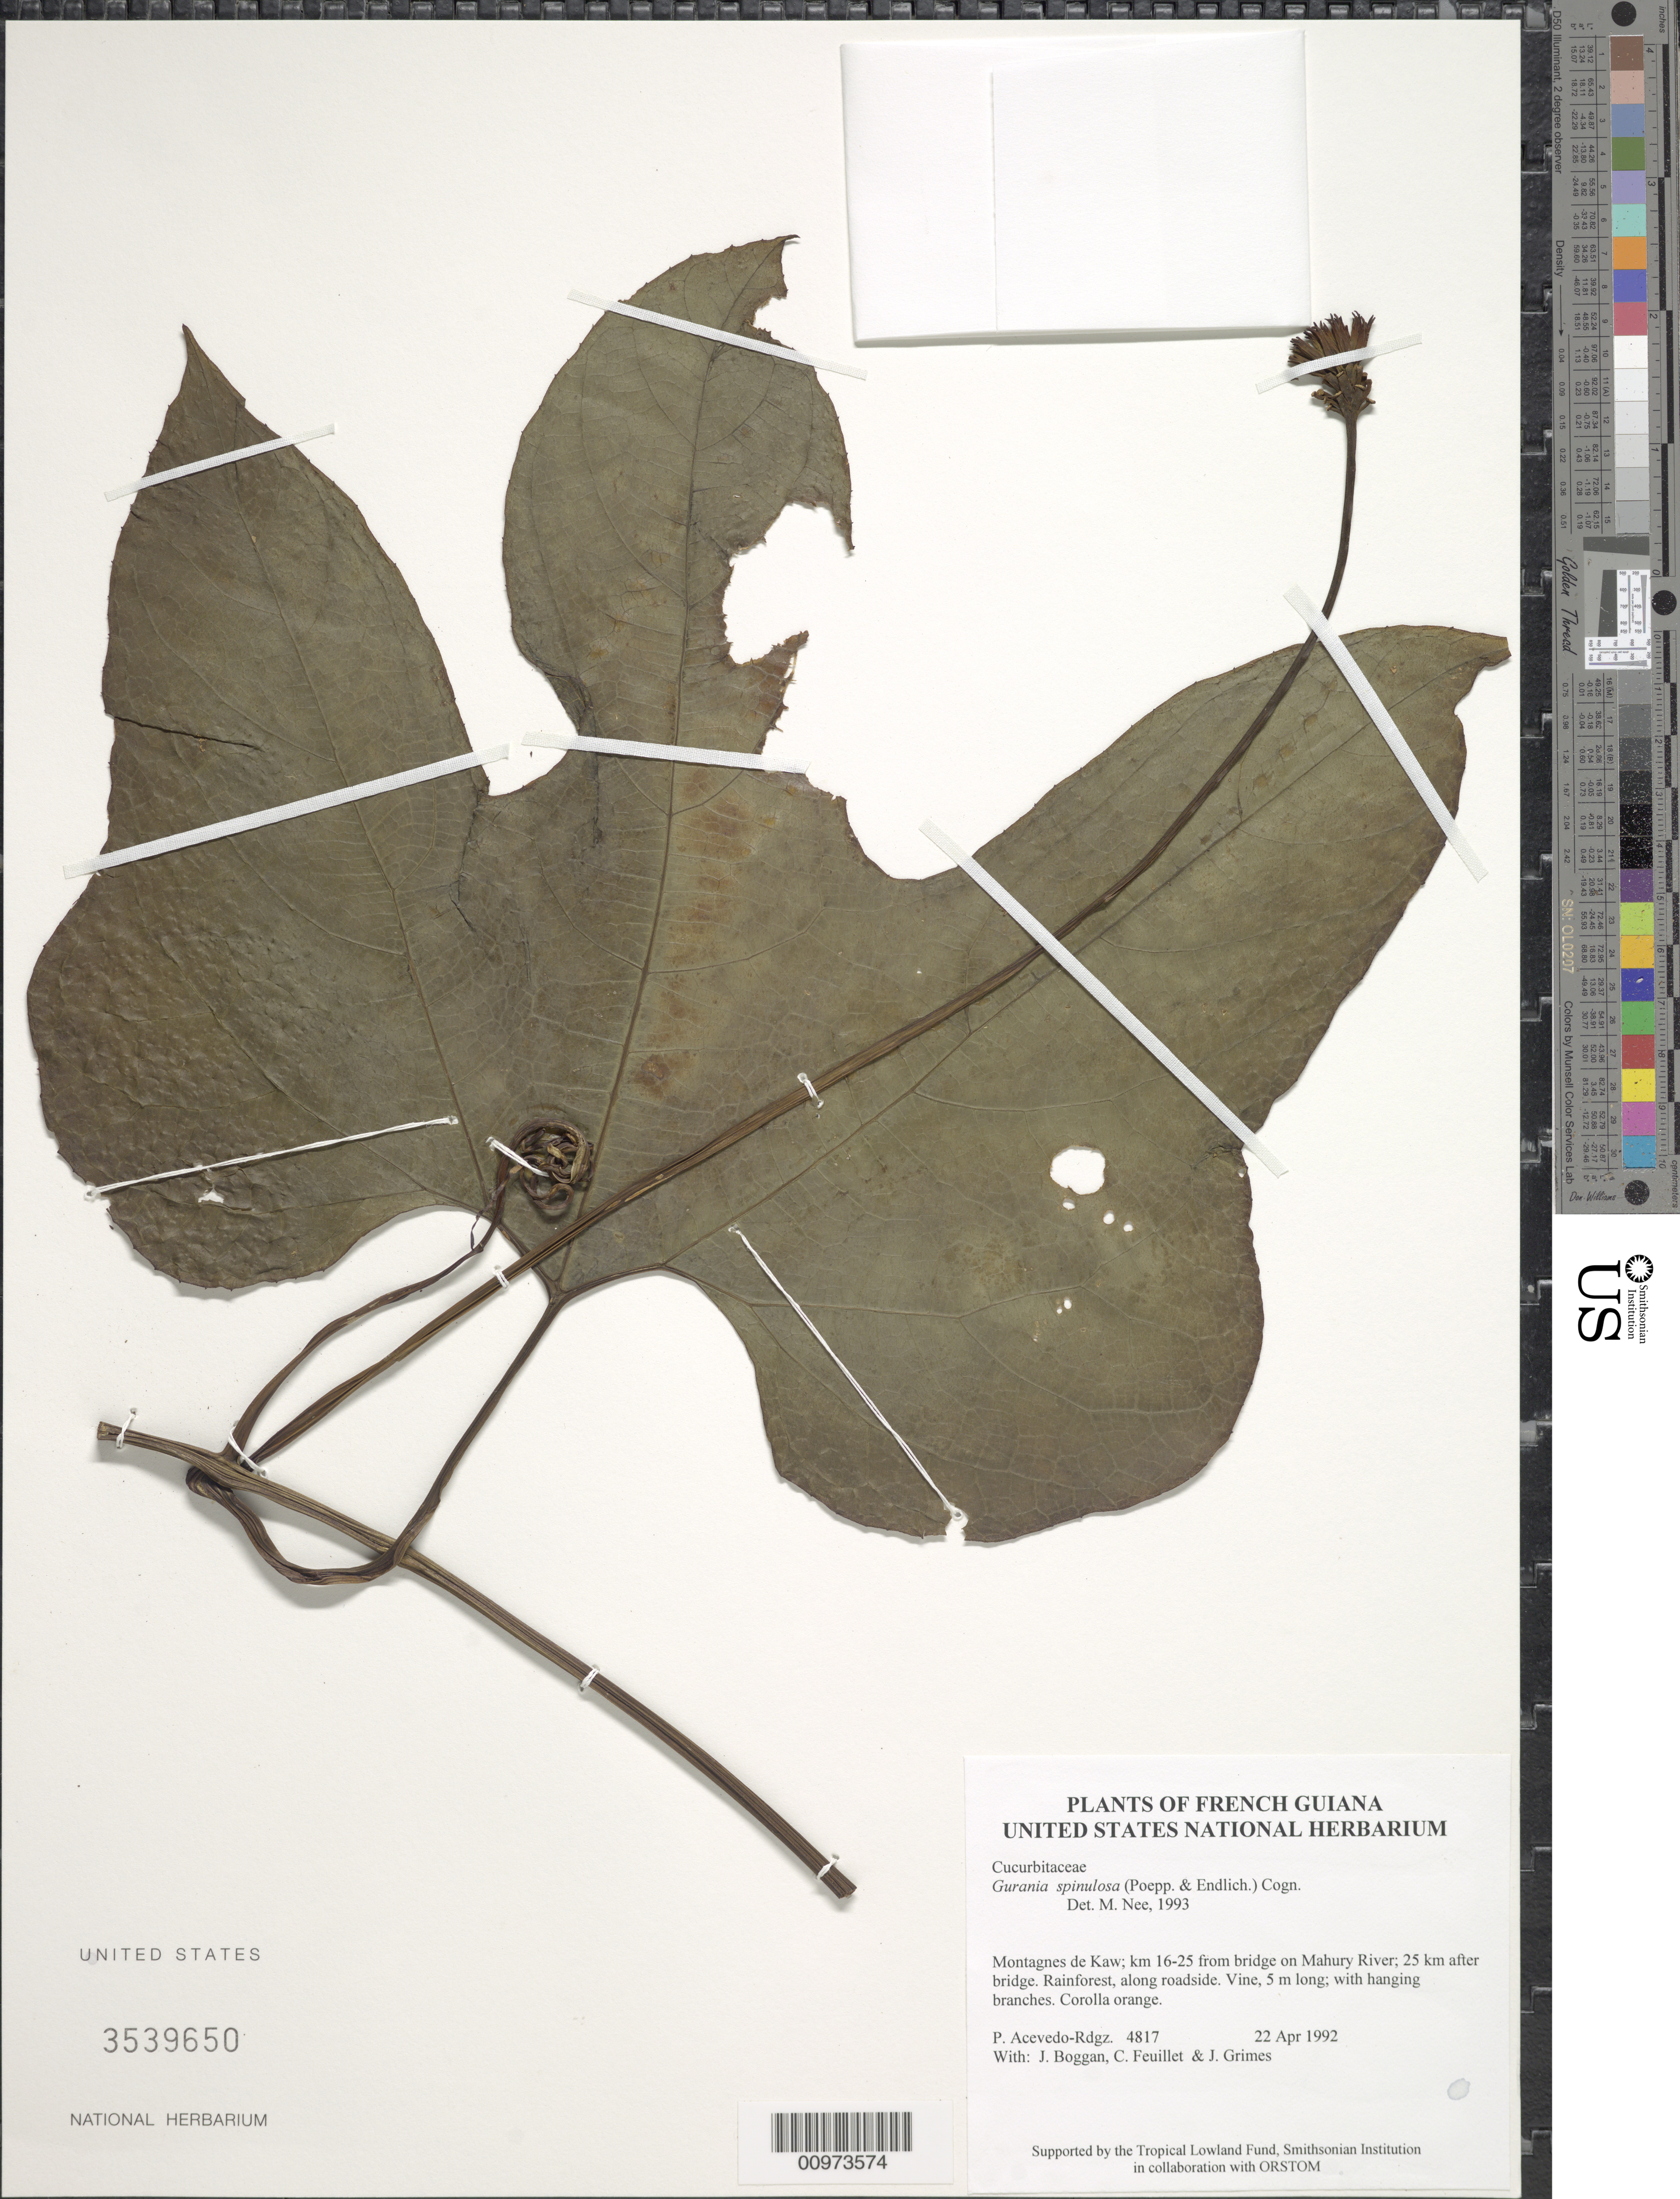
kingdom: Plantae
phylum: Tracheophyta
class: Magnoliopsida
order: Cucurbitales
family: Cucurbitaceae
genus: Gurania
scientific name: Gurania spinulosa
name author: (Poepp. & Endl.) Cogn.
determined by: Nee, Michael H.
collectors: P. Acevedo-Rodr., J. K. Boggan, C. Feuillet & J. Grimes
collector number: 4817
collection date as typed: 22 Apr 1992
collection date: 1992-04-22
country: French Guiana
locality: Montagnes de Kaw; km 16-25 from bridge on Mahury River; 25 km after bridge.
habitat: Rainforest, along roadside.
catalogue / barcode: US 3539650